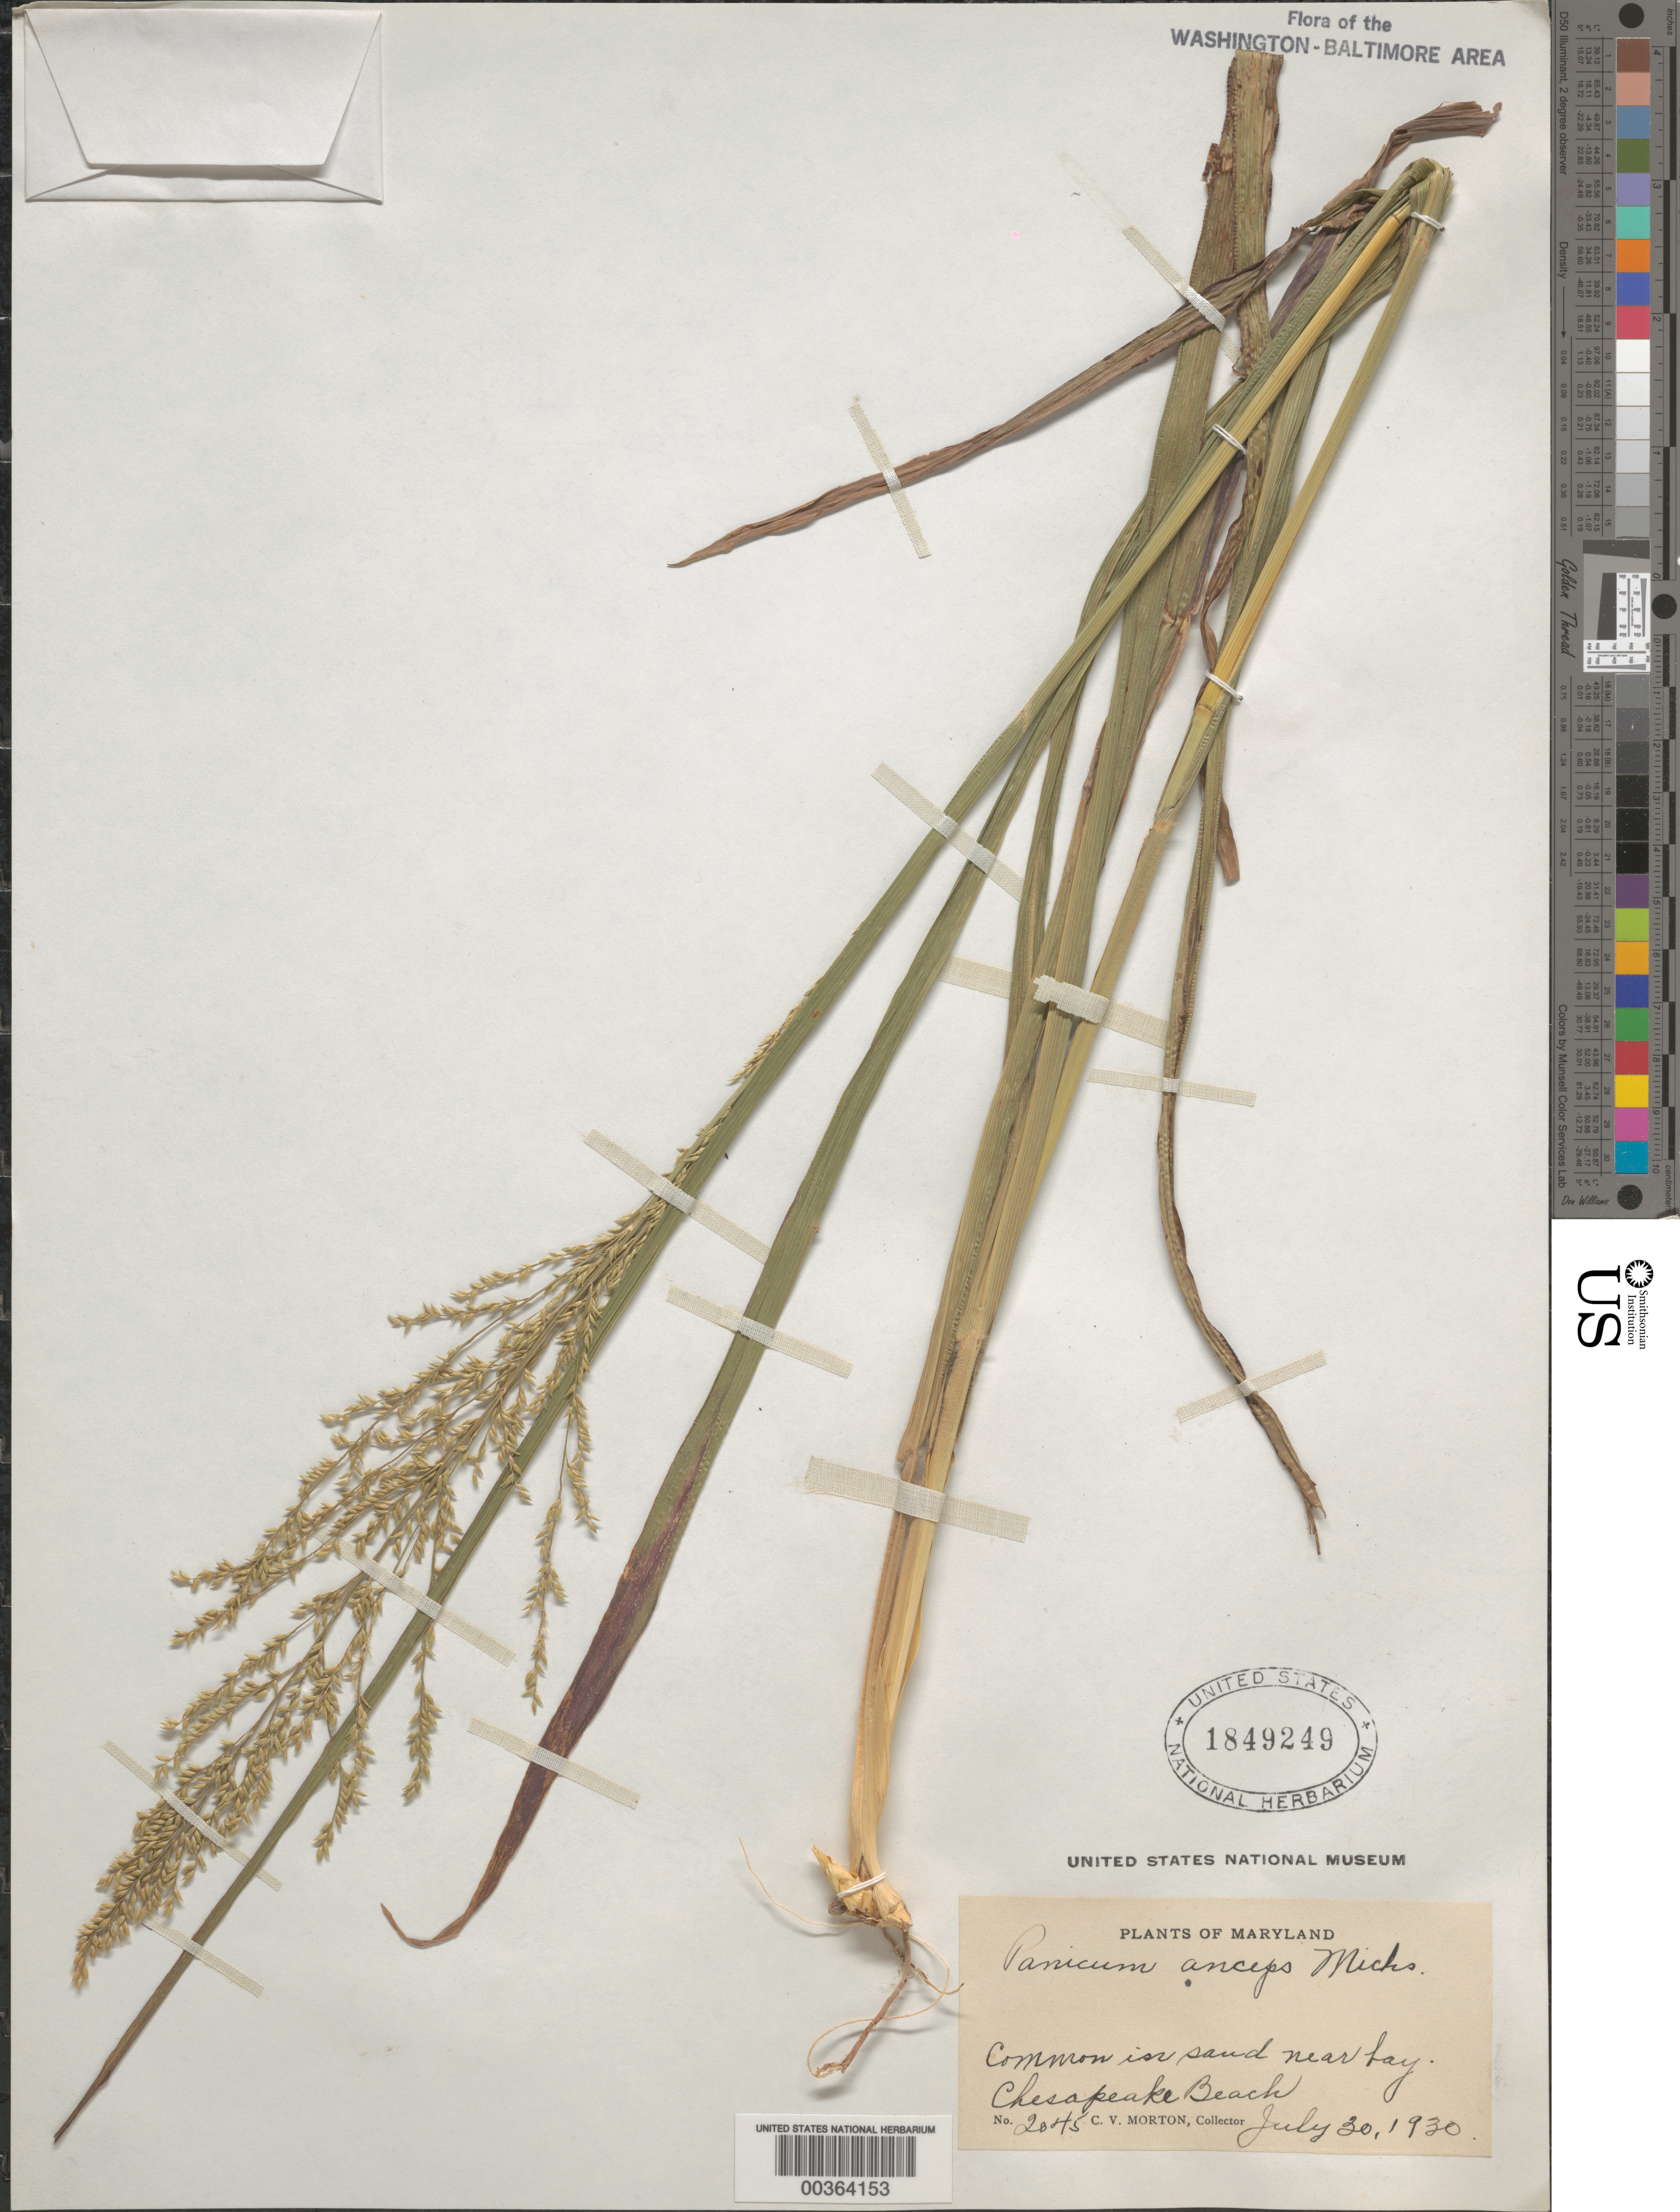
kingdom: Plantae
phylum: Tracheophyta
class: Liliopsida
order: Poales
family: Poaceae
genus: Coleataenia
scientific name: Coleataenia anceps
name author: (Michx.) Soreng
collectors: C. V. Morton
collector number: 2052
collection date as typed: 30 Jul 1930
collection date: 1930-07-30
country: United States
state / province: Maryland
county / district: Calvert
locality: Chesapeake Beach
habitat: In sand near bay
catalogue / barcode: US 1849249